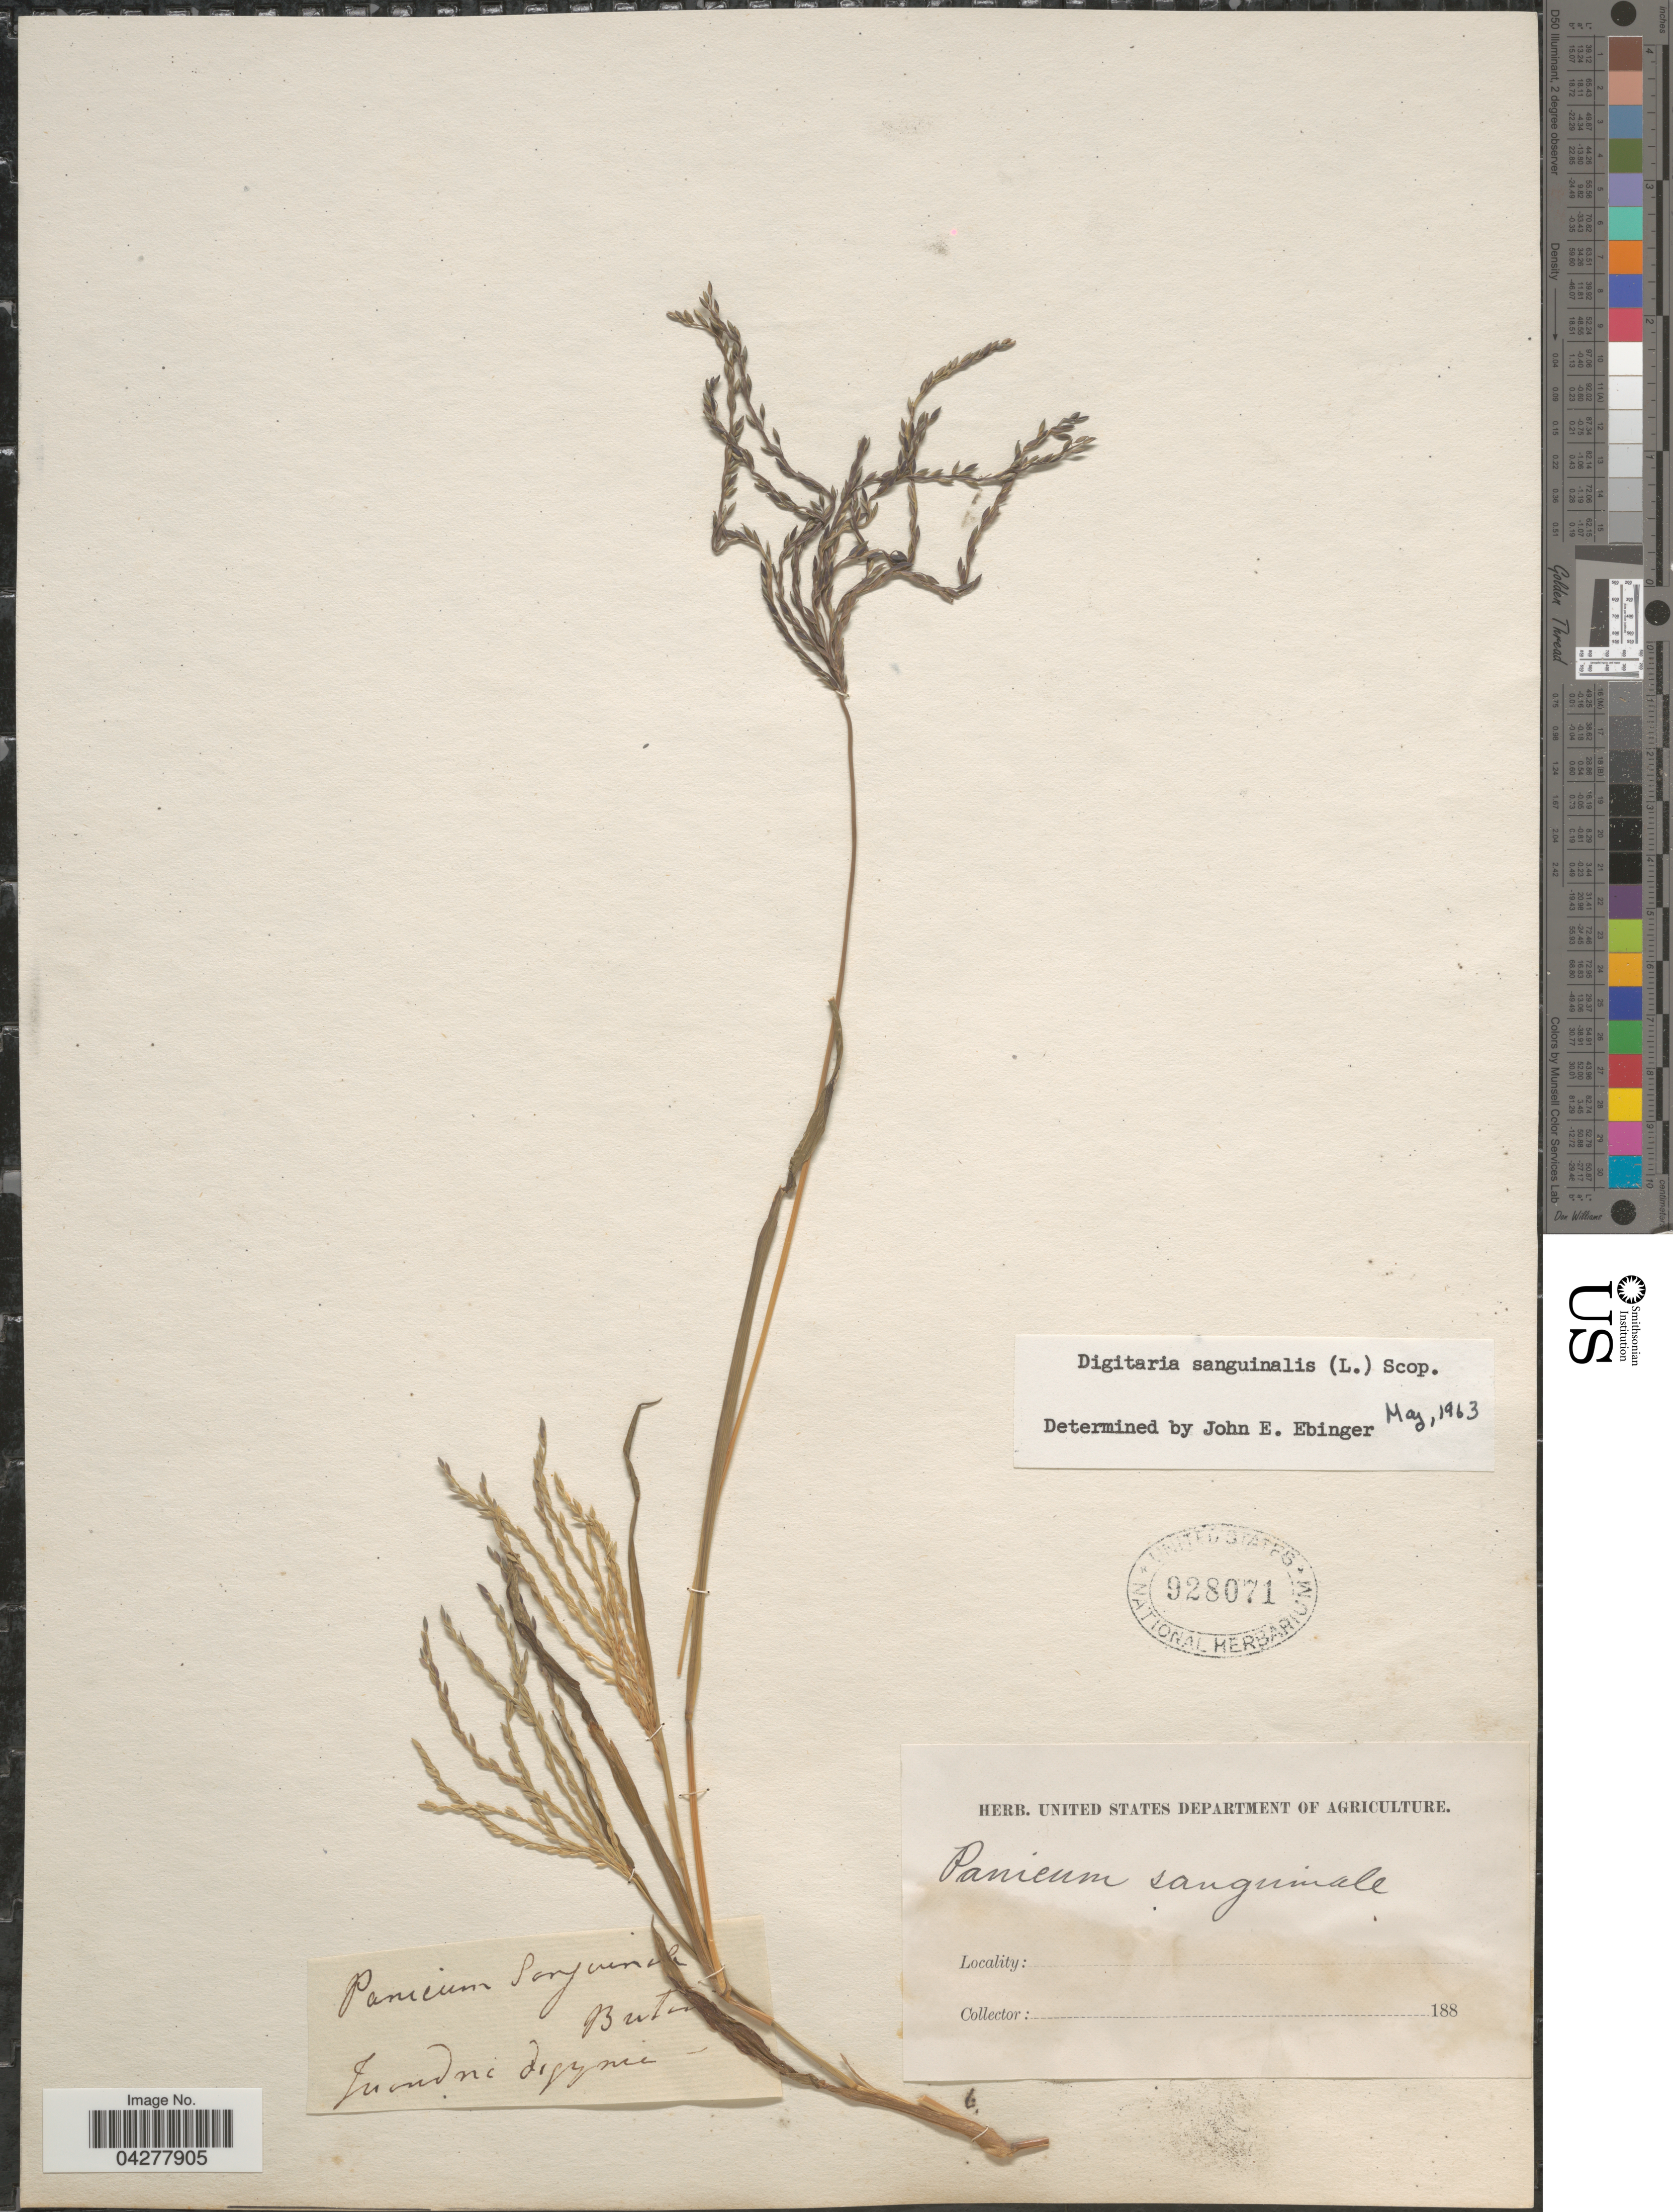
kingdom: Plantae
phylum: Tracheophyta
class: Liliopsida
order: Poales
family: Poaceae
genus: Digitaria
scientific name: Digitaria sanguinalis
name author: (L.) Scop.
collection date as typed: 188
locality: Juondni digynie.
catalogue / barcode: US 928071